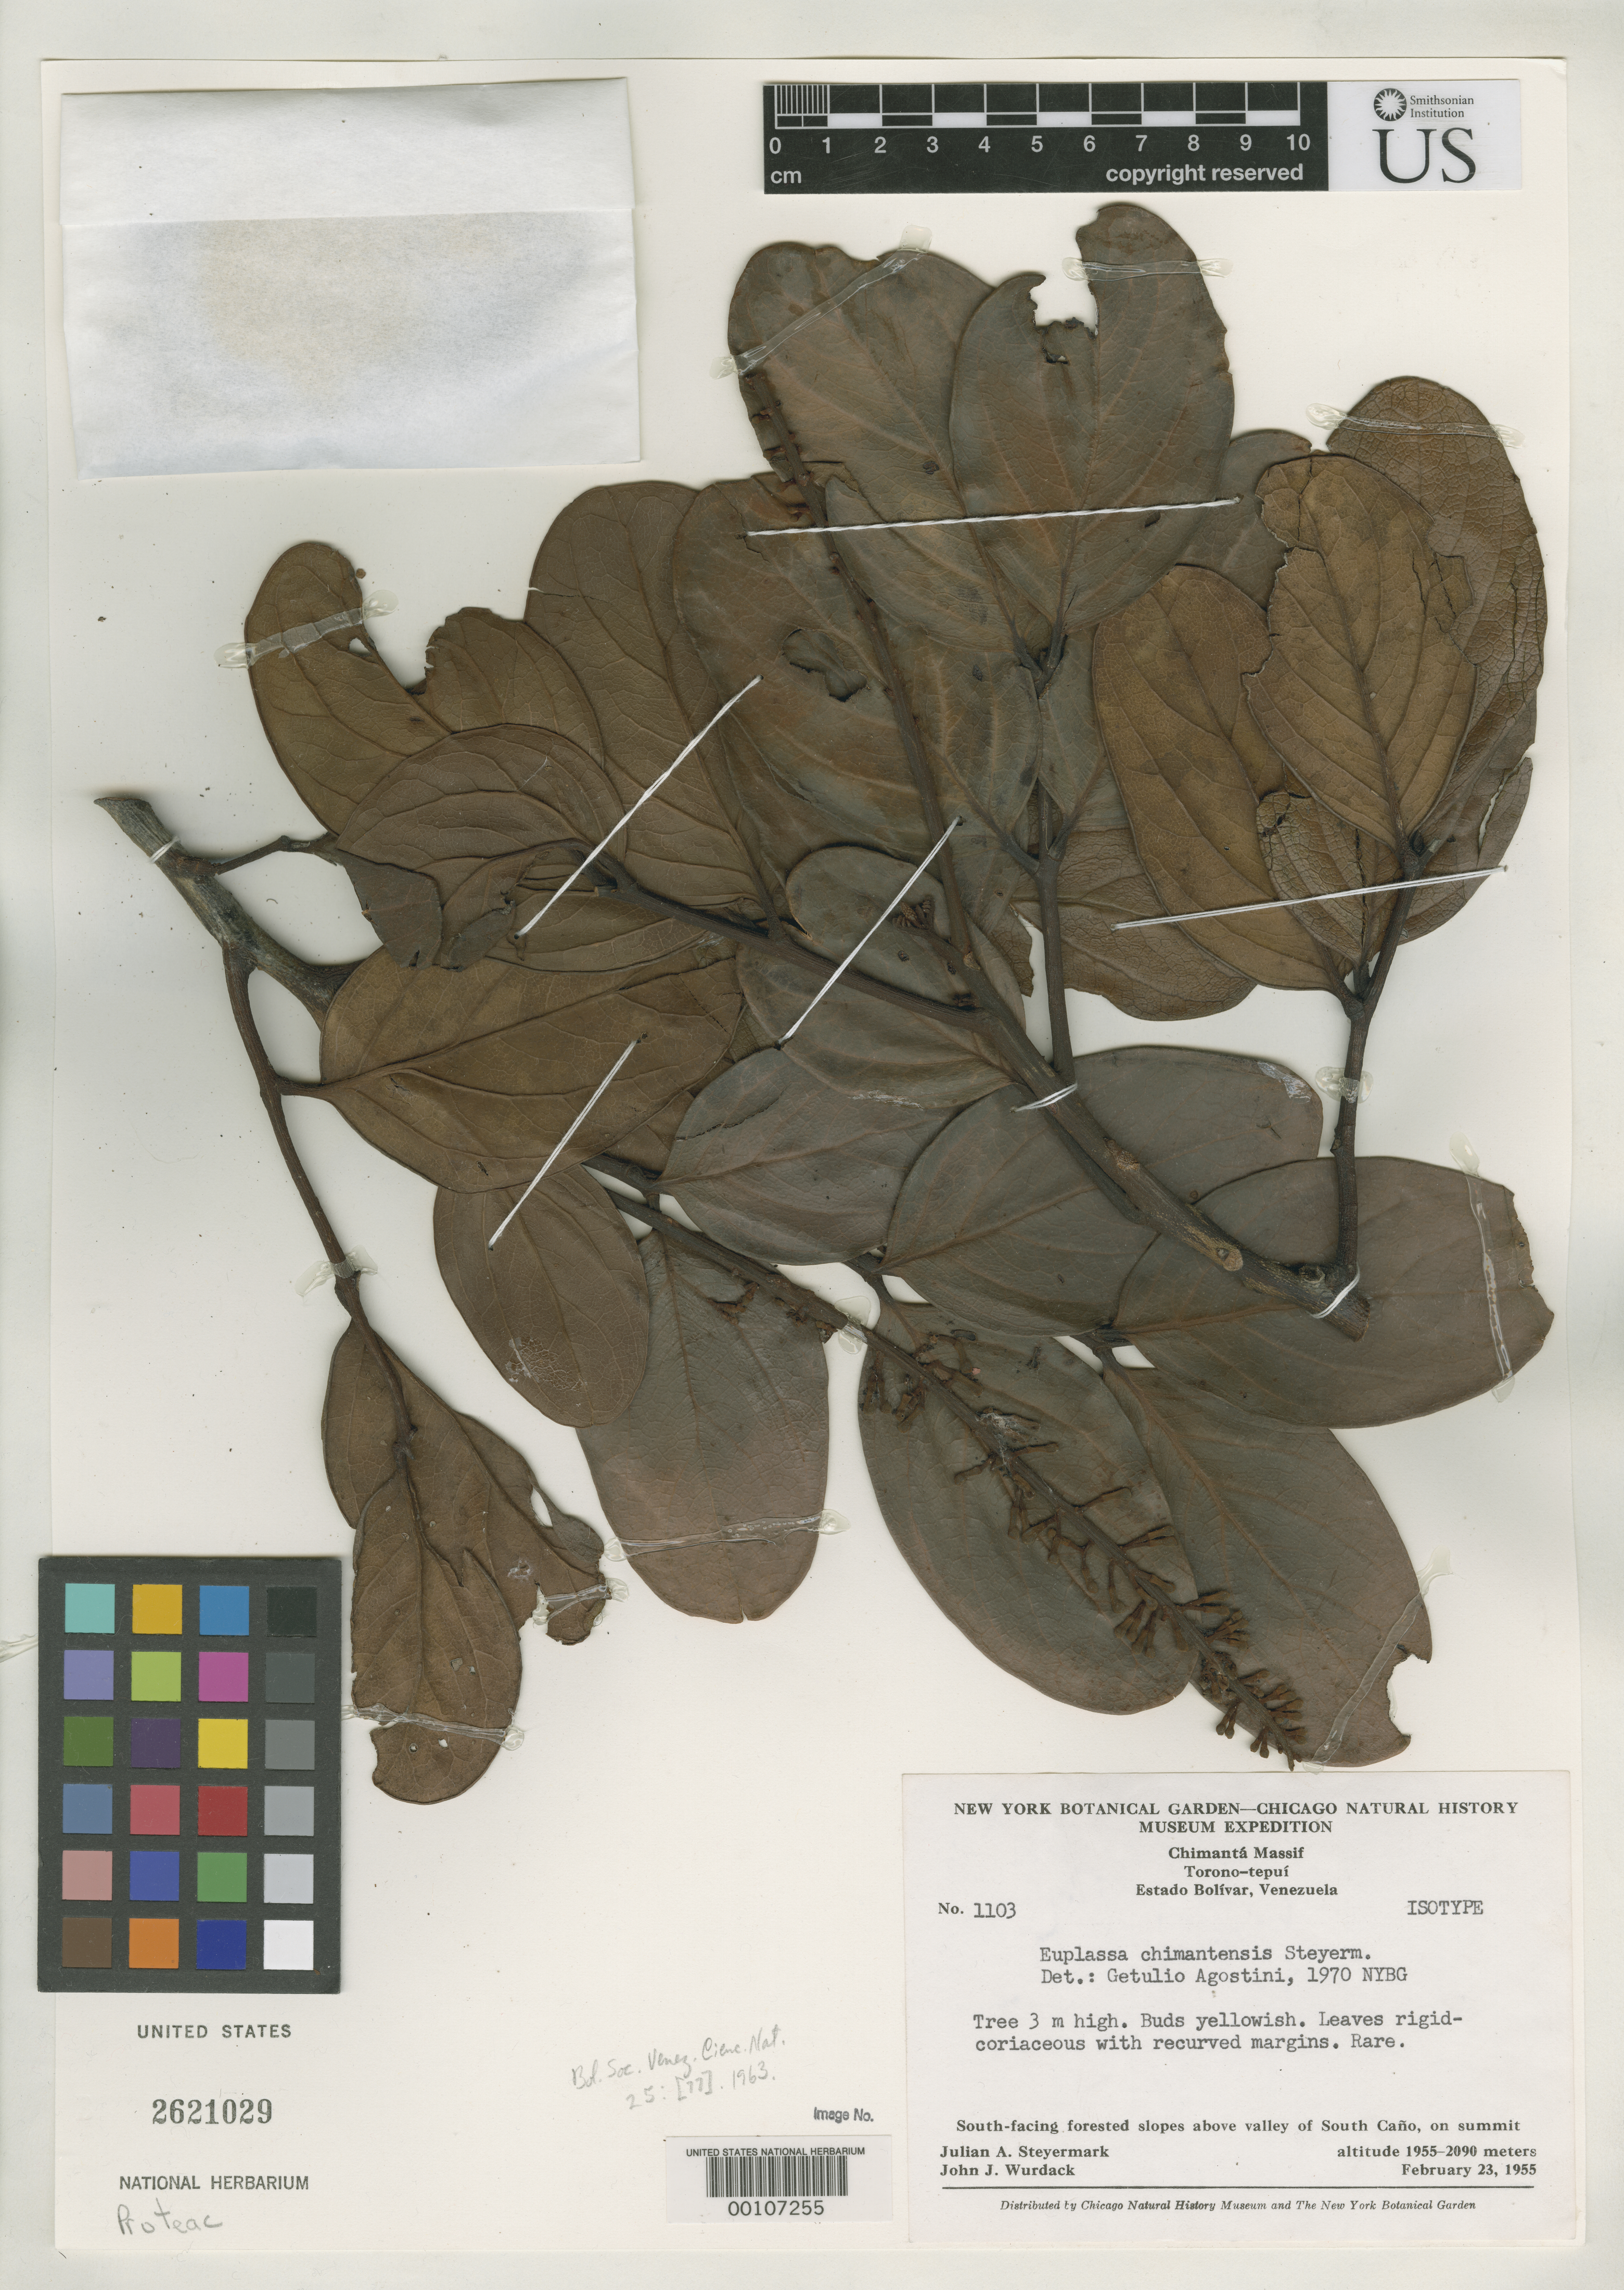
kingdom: Plantae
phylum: Tracheophyta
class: Magnoliopsida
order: Proteales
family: Proteaceae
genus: Euplassa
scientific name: Euplassa chimantensis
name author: Steyerm.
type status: Isotype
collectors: J. Steyermark & J. J. Wurdack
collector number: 2621029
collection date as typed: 23 Feb 1955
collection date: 1955-02-23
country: Venezuela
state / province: Bolivar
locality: South Cano Valley, Toronto-tepui, Chimanta.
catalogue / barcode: US 2621029